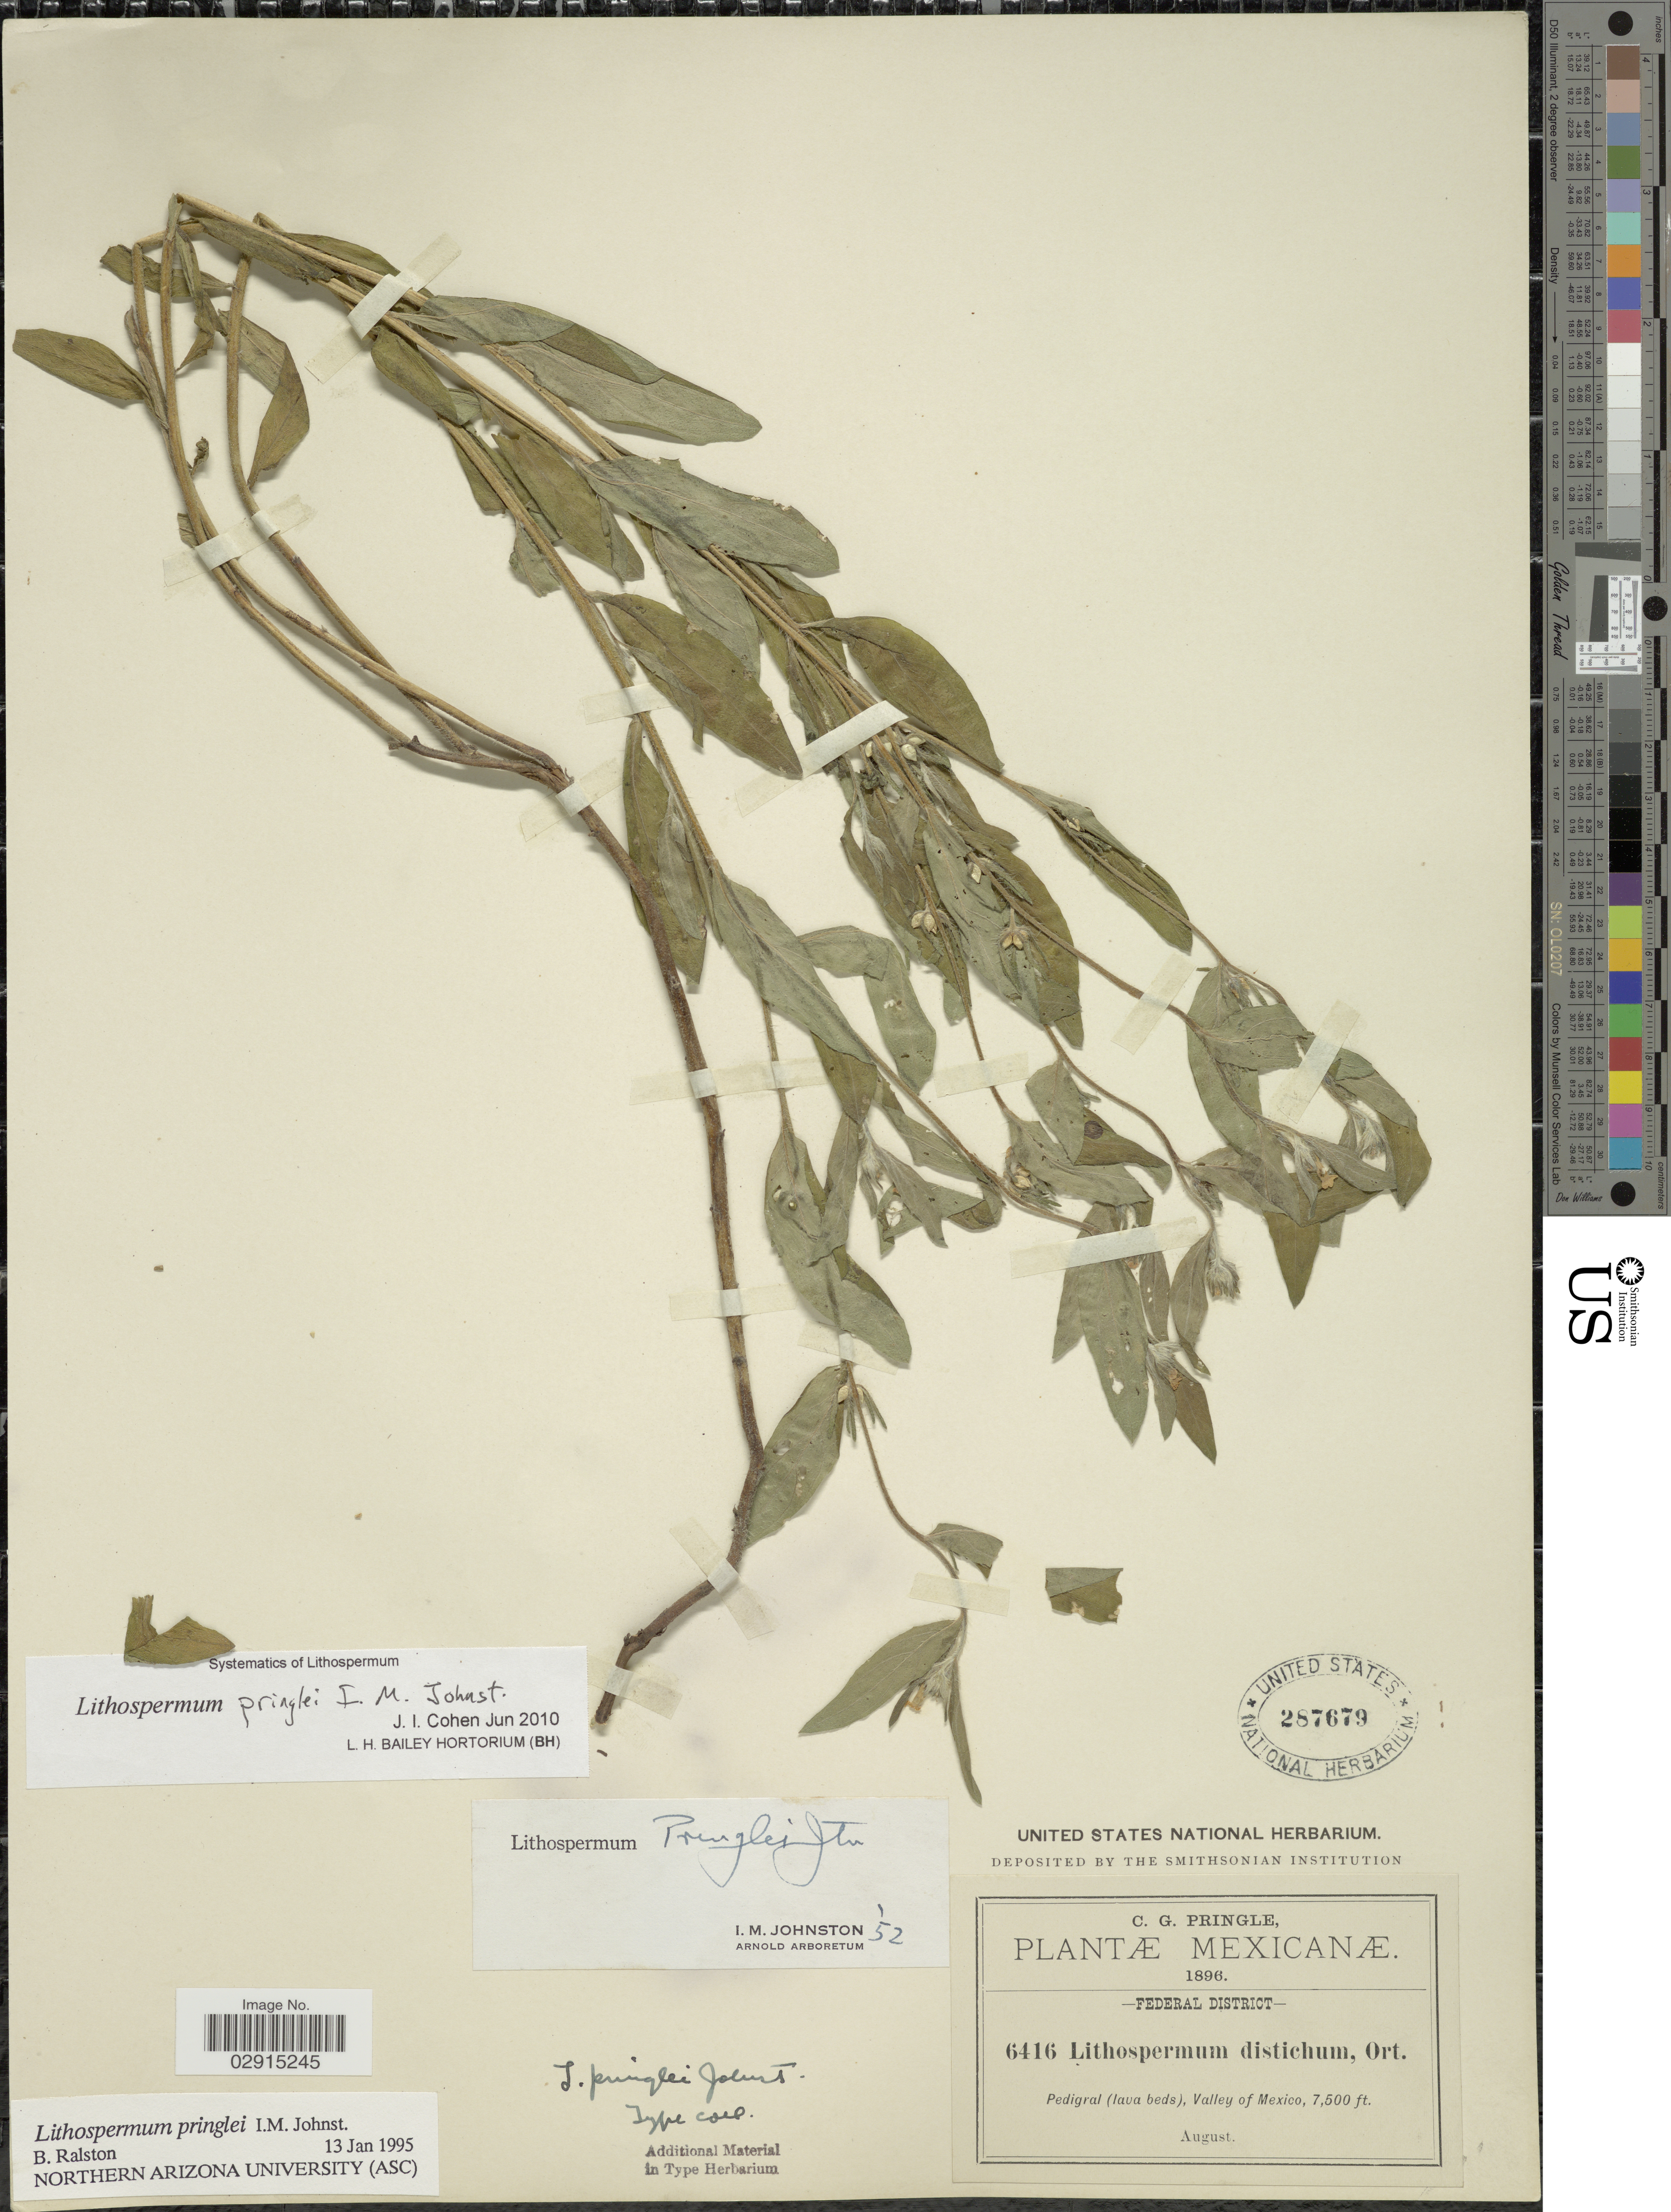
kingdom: Plantae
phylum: Tracheophyta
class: Magnoliopsida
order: Boraginales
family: Boraginaceae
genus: Lithospermum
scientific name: Lithospermum pringlei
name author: I.M. Johnst.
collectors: C. G. Pringle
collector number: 6416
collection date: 1896-08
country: Mexico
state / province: Distrito Federal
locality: Federal District. Pedrigal (lava beds), Valley of Mexico.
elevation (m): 2286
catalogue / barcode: US 287679